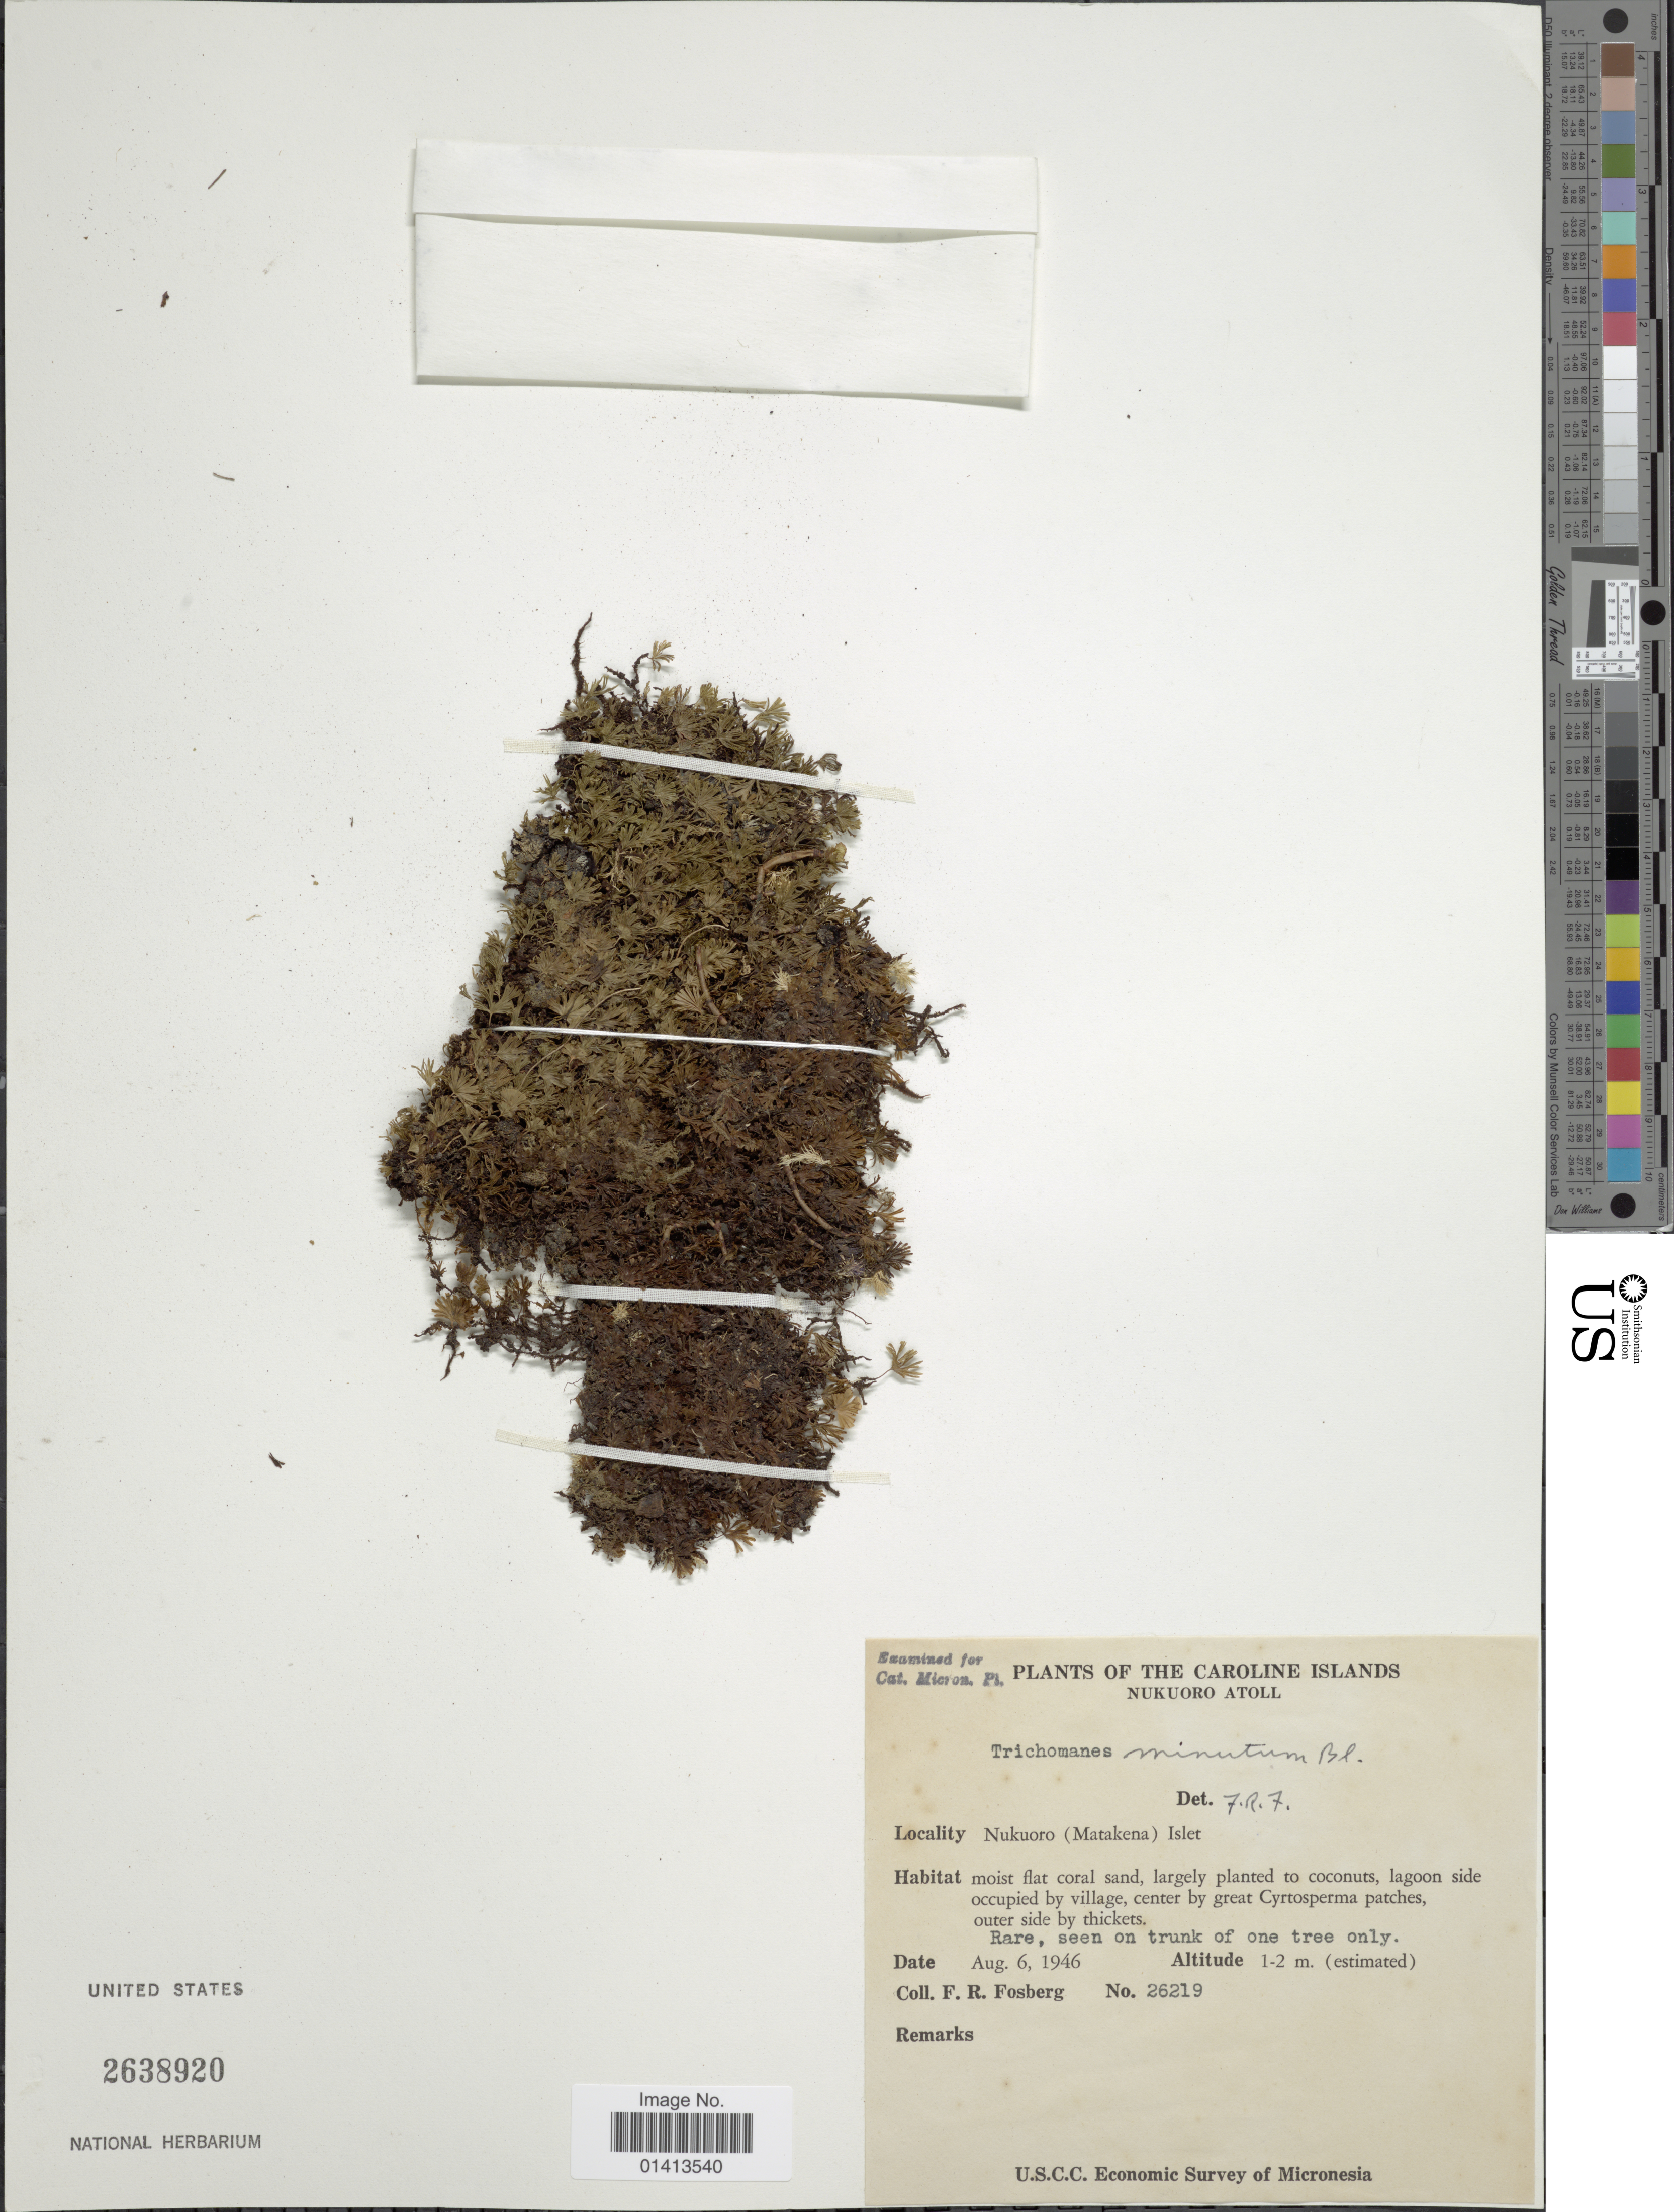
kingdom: Plantae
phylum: Tracheophyta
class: Polypodiopsida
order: Hymenophyllales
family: Hymenophyllaceae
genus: Crepidomanes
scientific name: Crepidomanes minutum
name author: (Blume) K. Iwats.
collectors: F. R. Fosberg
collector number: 26219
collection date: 1946-08-06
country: Micronesia, Federated States of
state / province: Pohnpei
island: Nukuoro Atoll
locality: The Caroline Islands, Nukuor Atoll, Nukuoro (Matakena) Islet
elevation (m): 1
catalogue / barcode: US 2638920